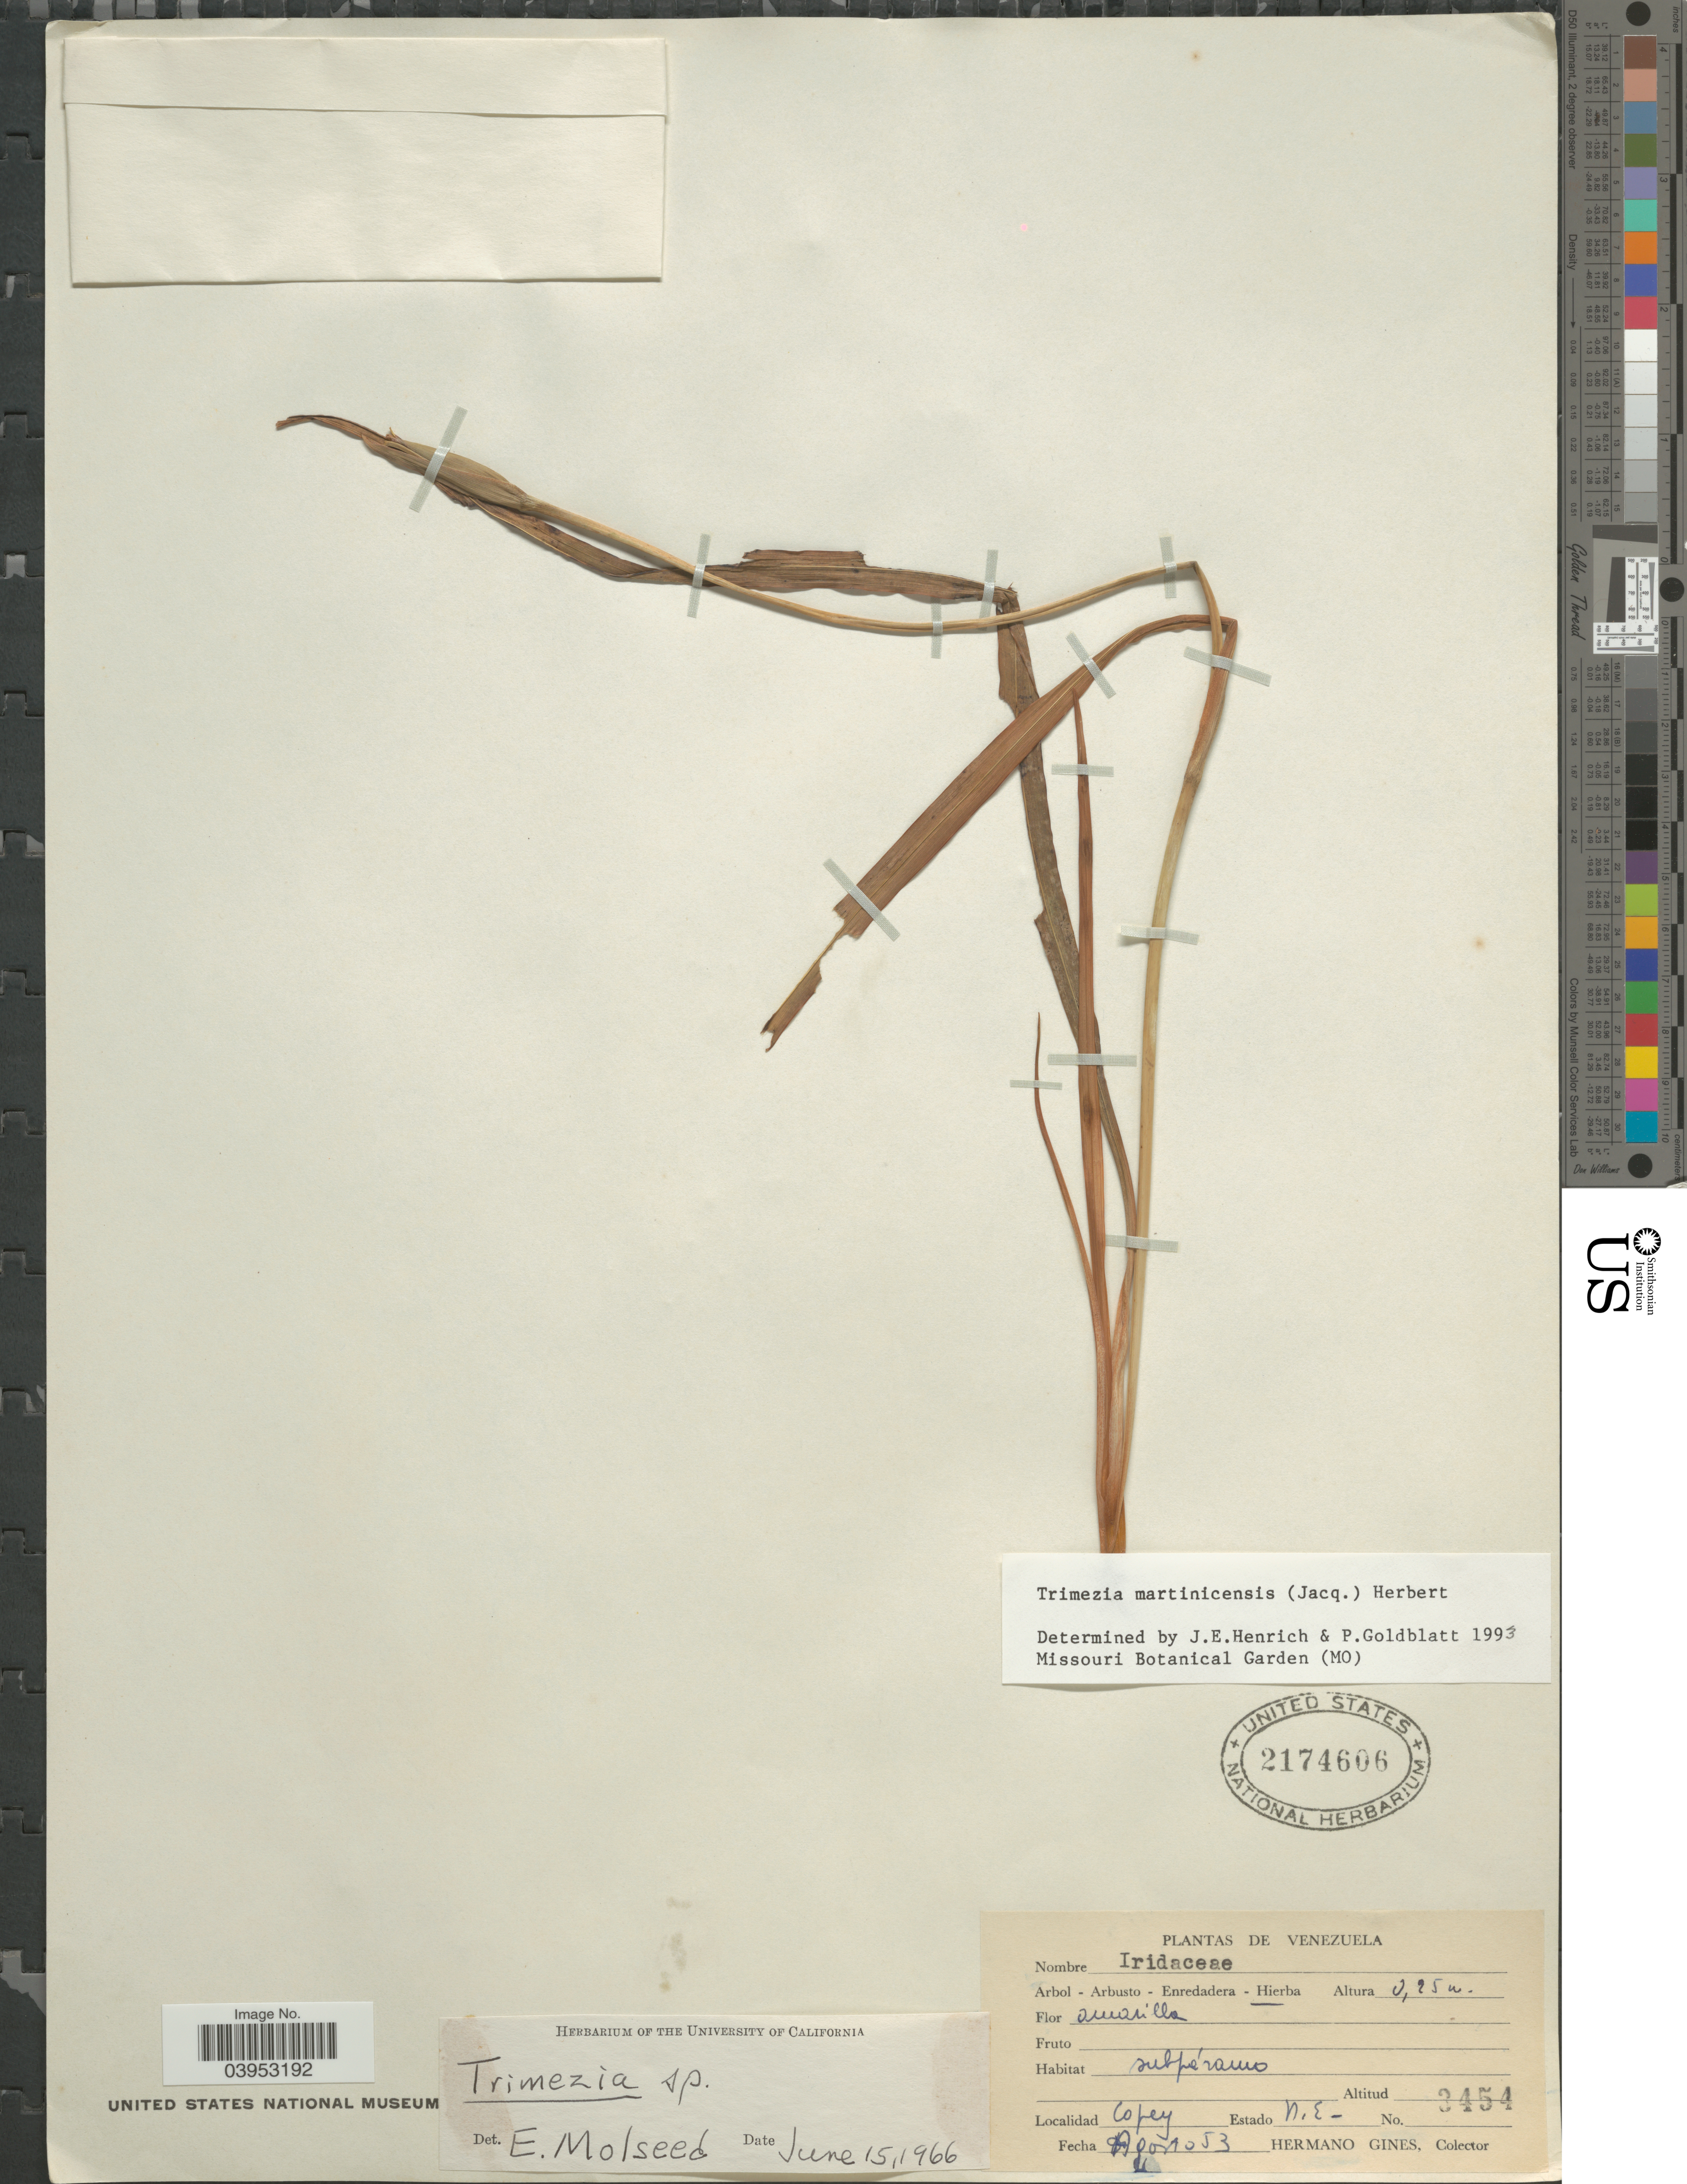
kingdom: Plantae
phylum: Tracheophyta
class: Liliopsida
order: Asparagales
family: Iridaceae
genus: Trimezia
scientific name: Trimezia martinicensis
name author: (Jacq.) Herb.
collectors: Bro. Gines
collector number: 3454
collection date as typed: Transcribed d/m/y: /8/53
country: Venezuela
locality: Copey Estado N.E.-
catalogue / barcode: US 2174606